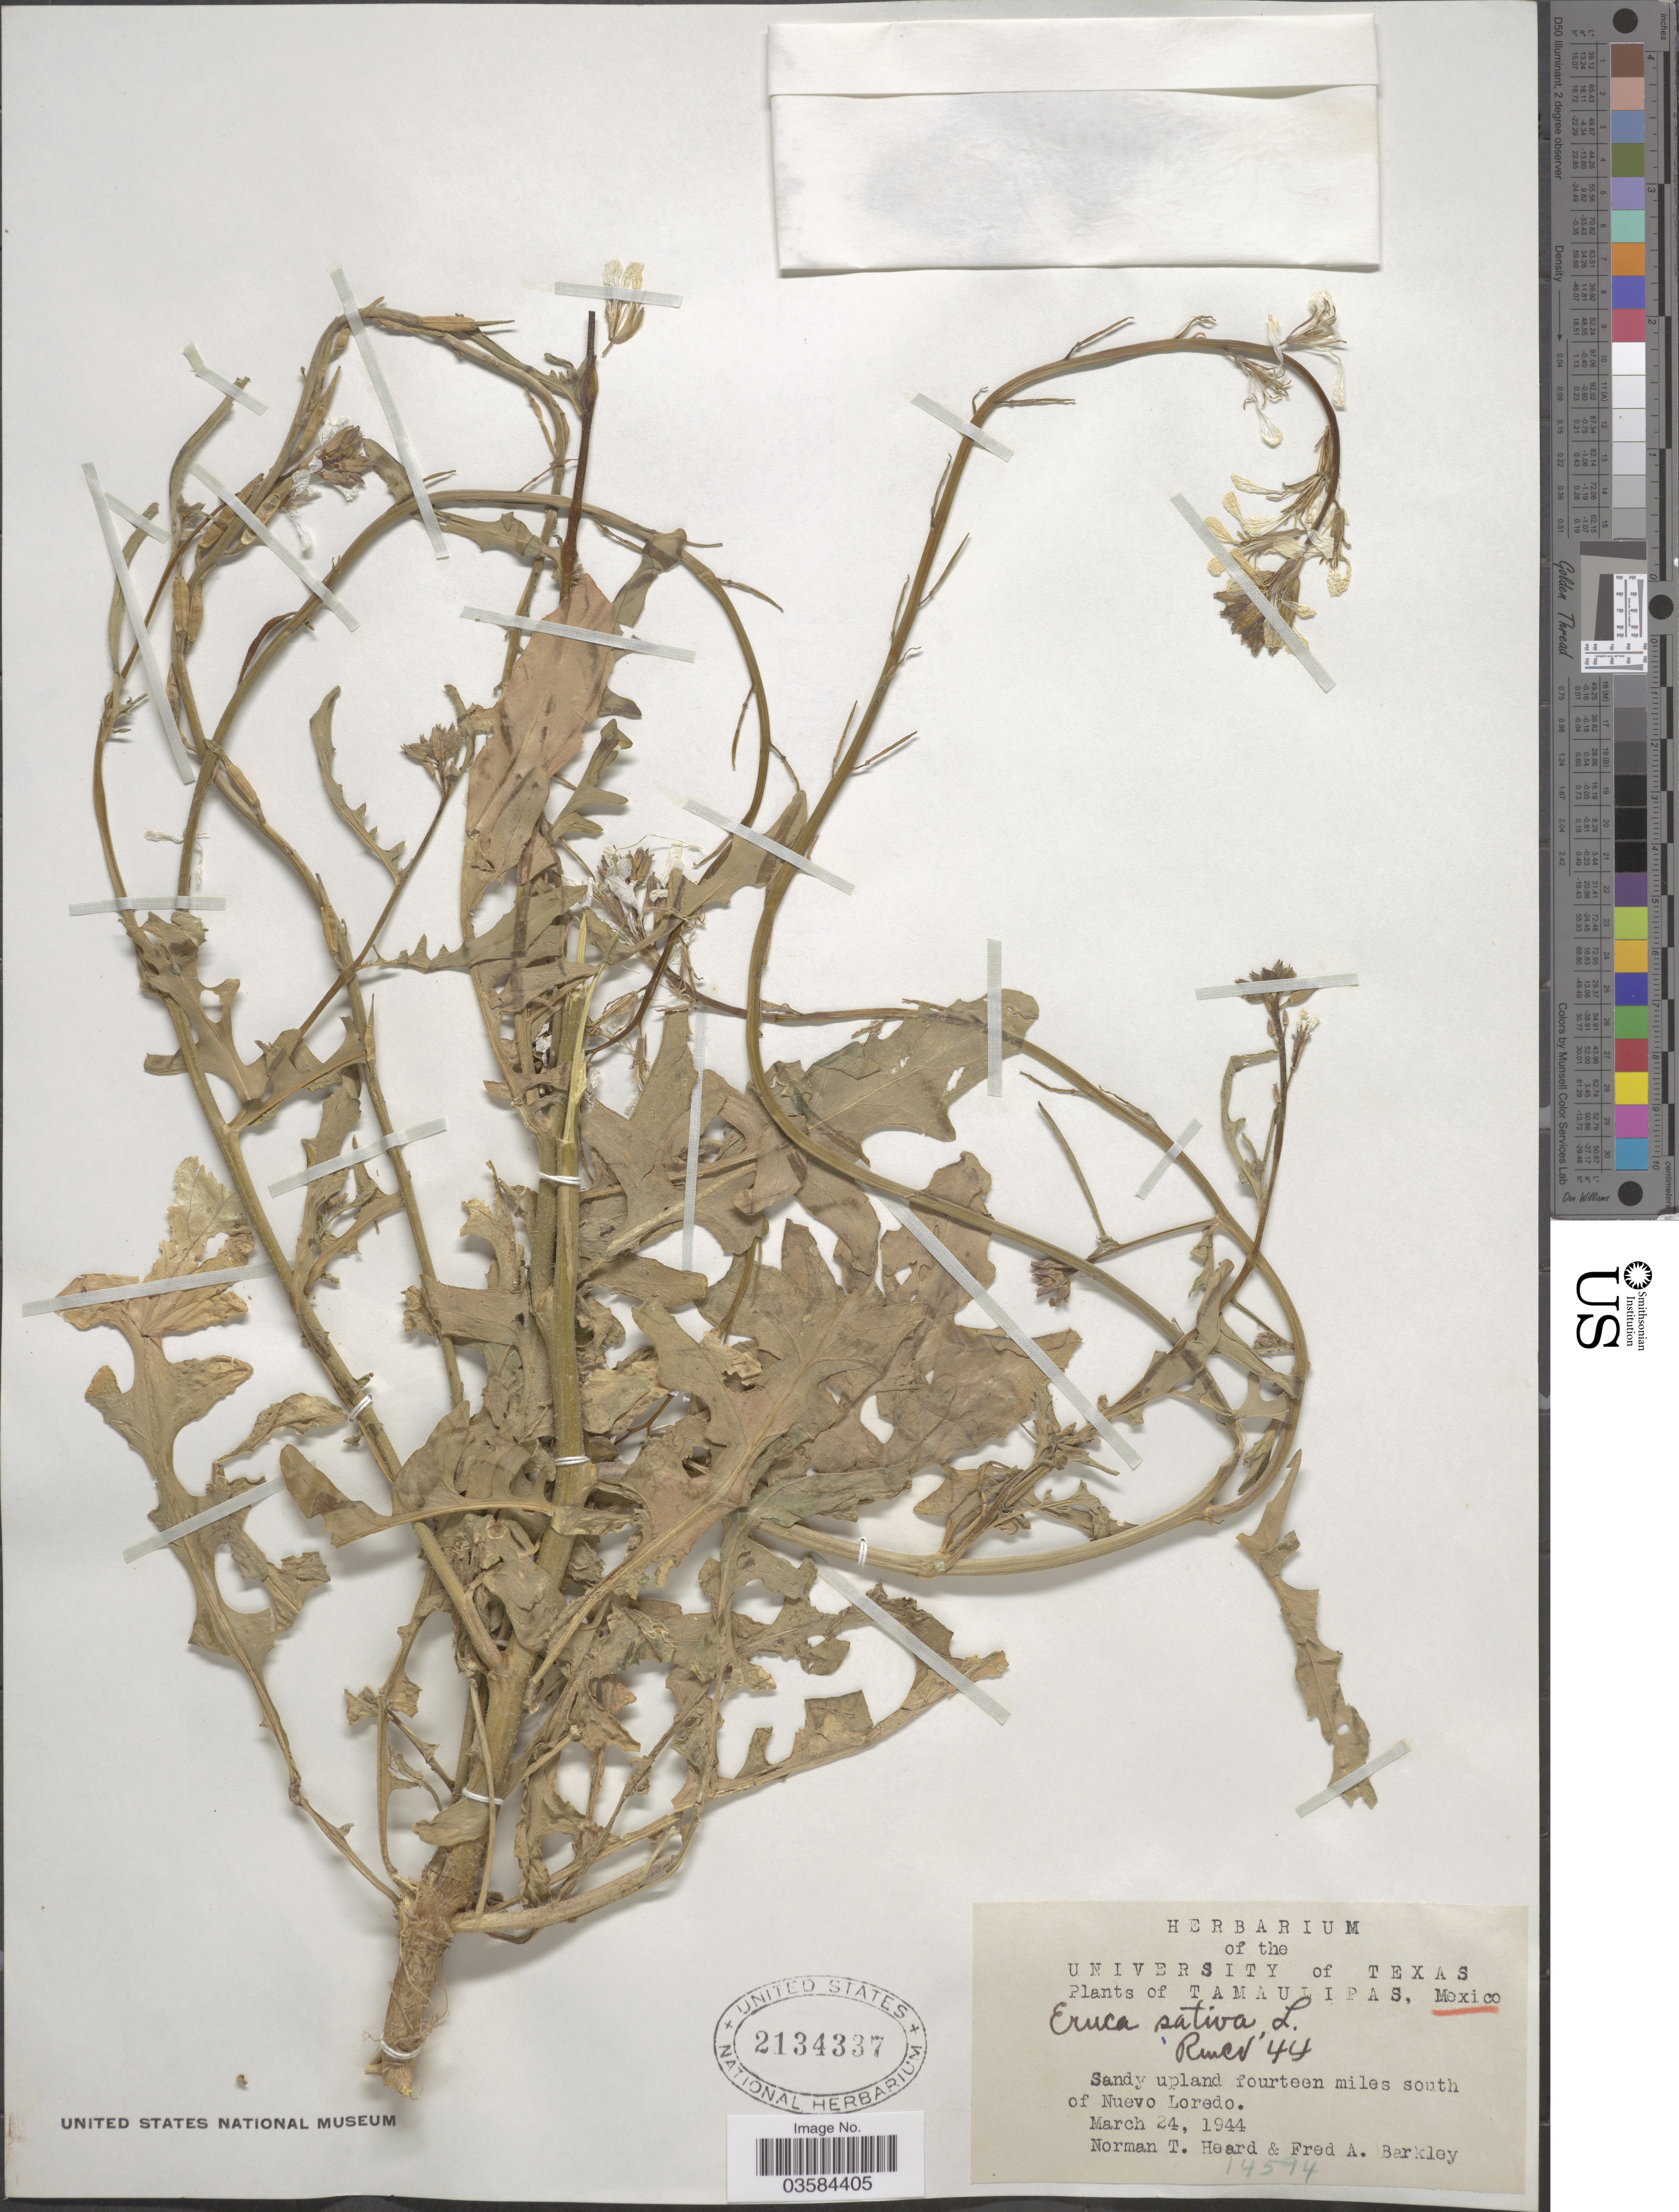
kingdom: Plantae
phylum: Tracheophyta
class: Magnoliopsida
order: Brassicales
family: Brassicaceae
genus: Eruca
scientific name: Eruca vesicaria subsp. sativa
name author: (Mill.) Thell.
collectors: N. Heard & F. A. Barkley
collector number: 14594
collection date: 1944-03-24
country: Mexico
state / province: Tamaulipas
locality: Sandy upland fourteen miles south of Nuevo Loredo.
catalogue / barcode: US 2134337